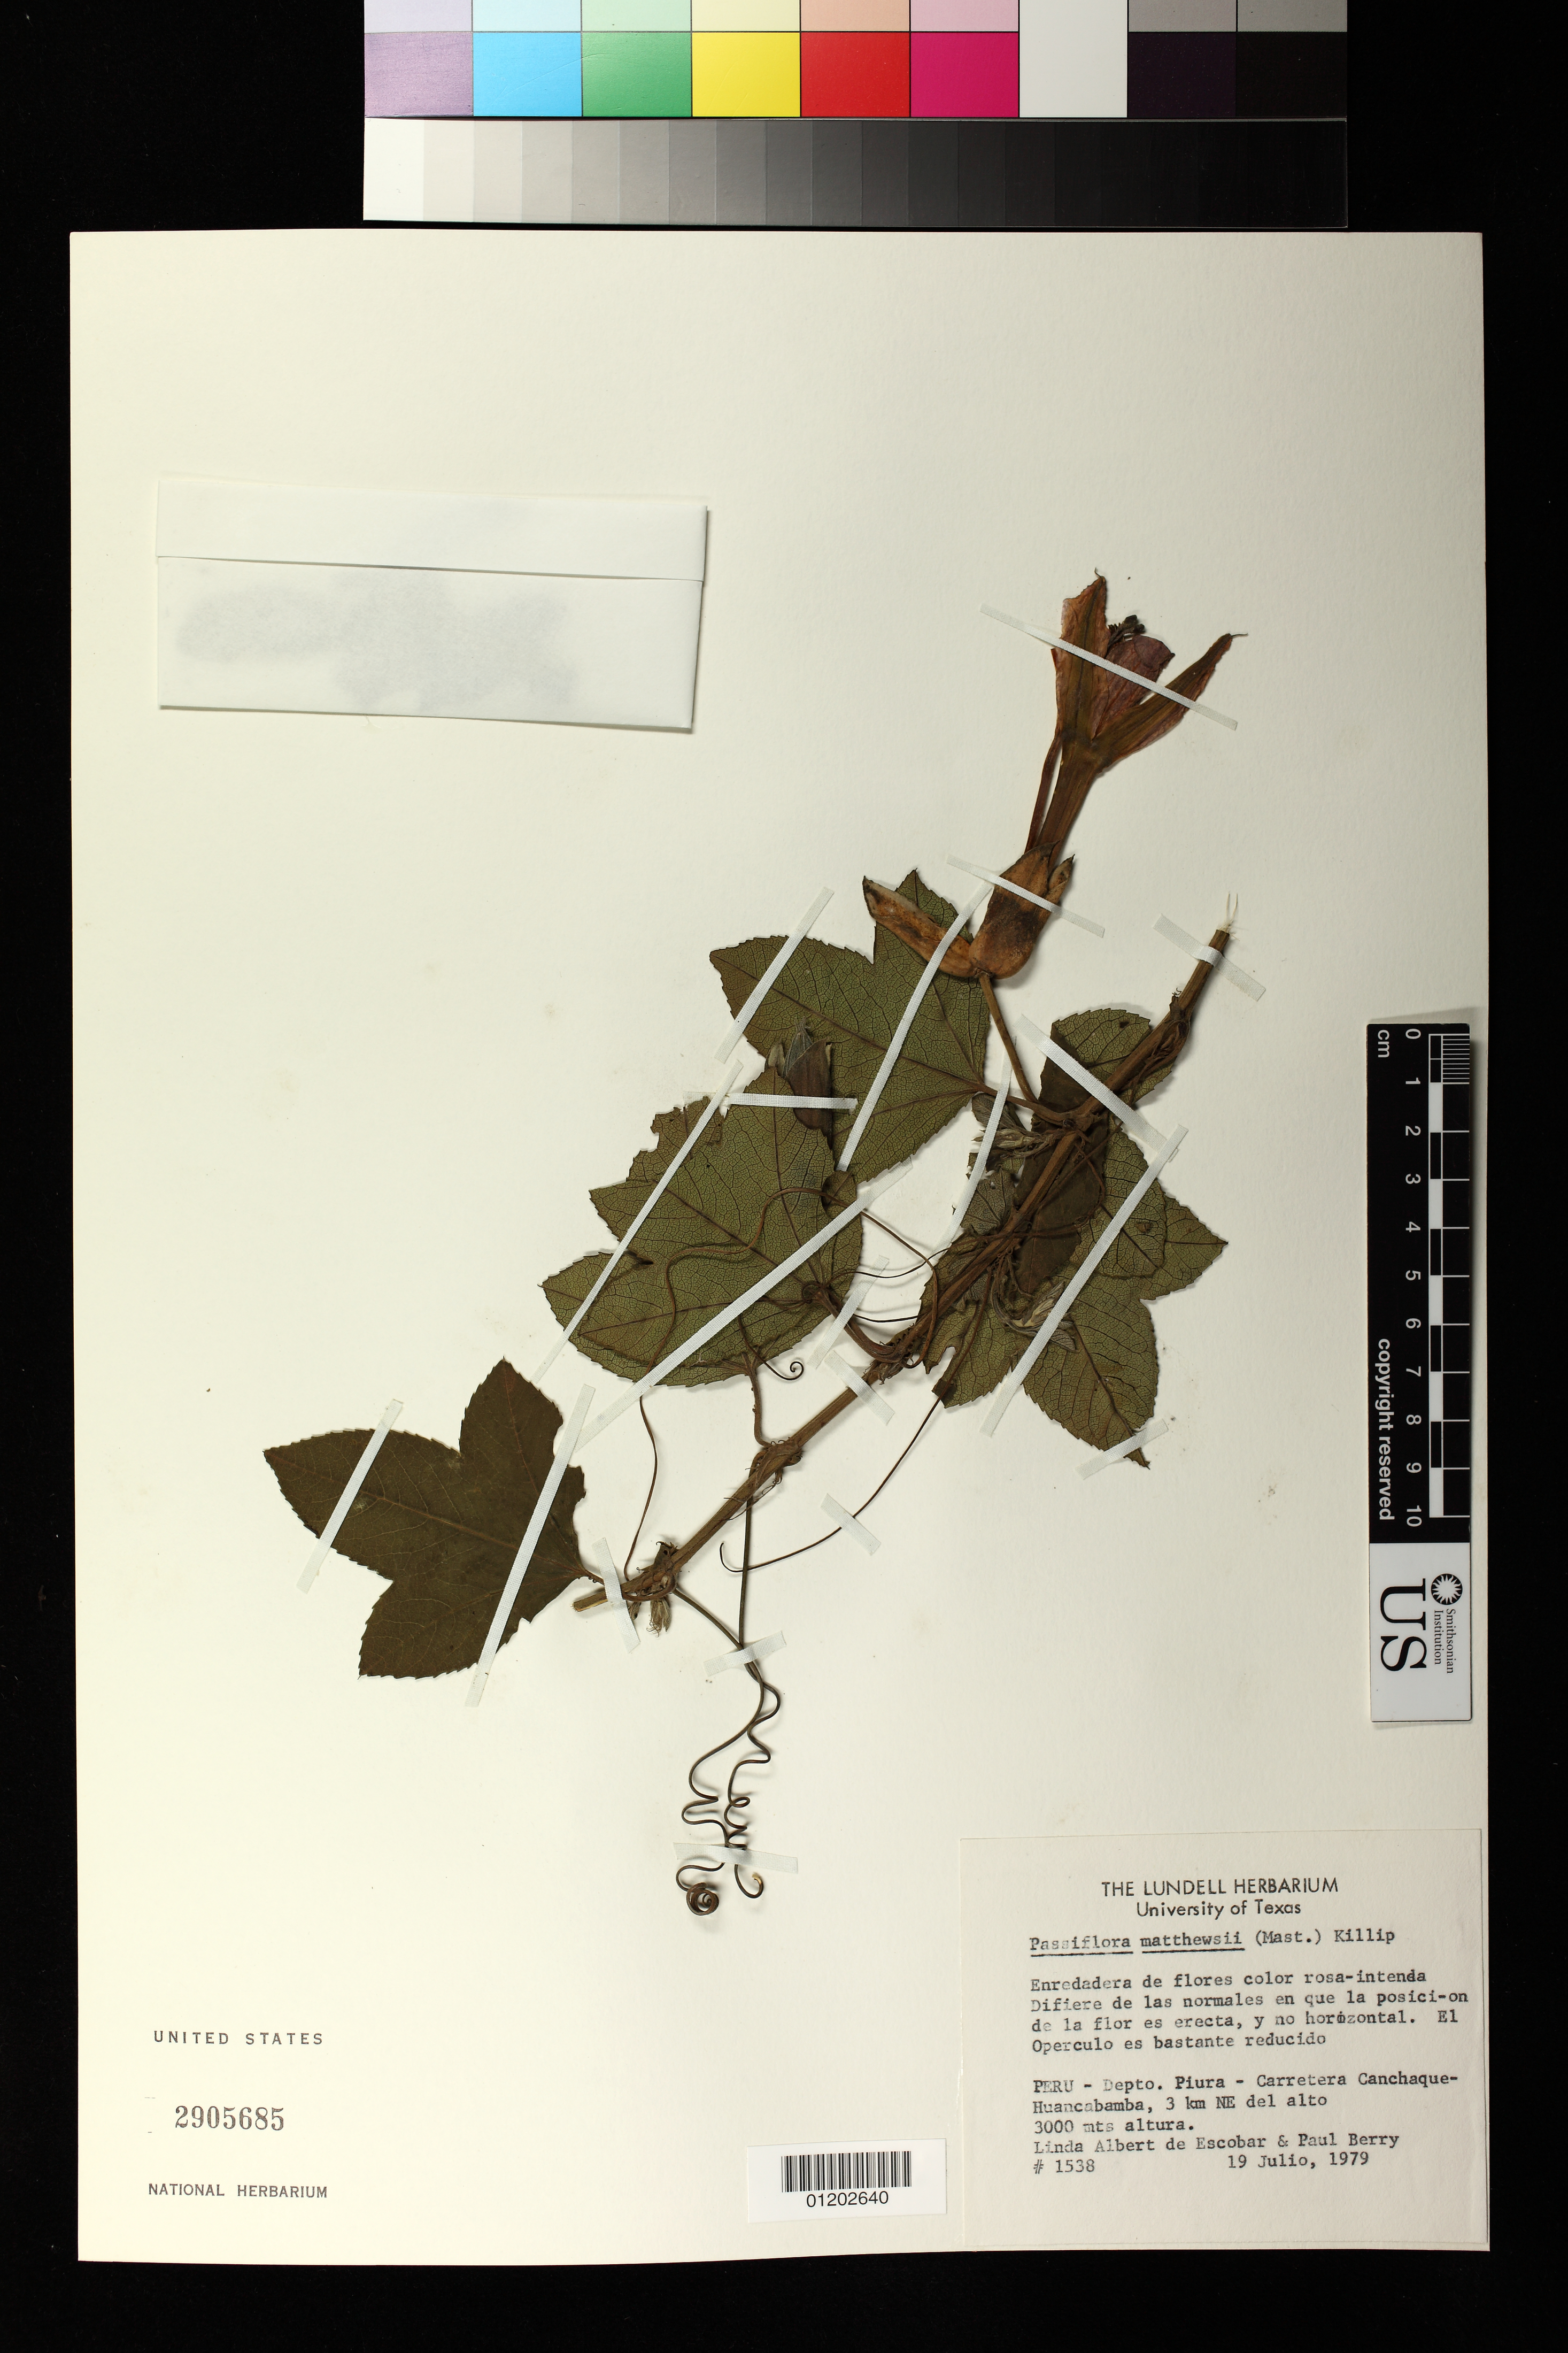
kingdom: Plantae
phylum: Tracheophyta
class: Magnoliopsida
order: Malpighiales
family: Passifloraceae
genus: Passiflora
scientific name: Passiflora mathewsii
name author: (Mast.) Killip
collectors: P. Berry & L. K. de Escobar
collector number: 1538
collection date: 1979-07-19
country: Peru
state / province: Piura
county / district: Huancabamba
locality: Carretera Canchaque - Huancabamba 3 km NE del alto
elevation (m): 3000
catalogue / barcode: US 2905685